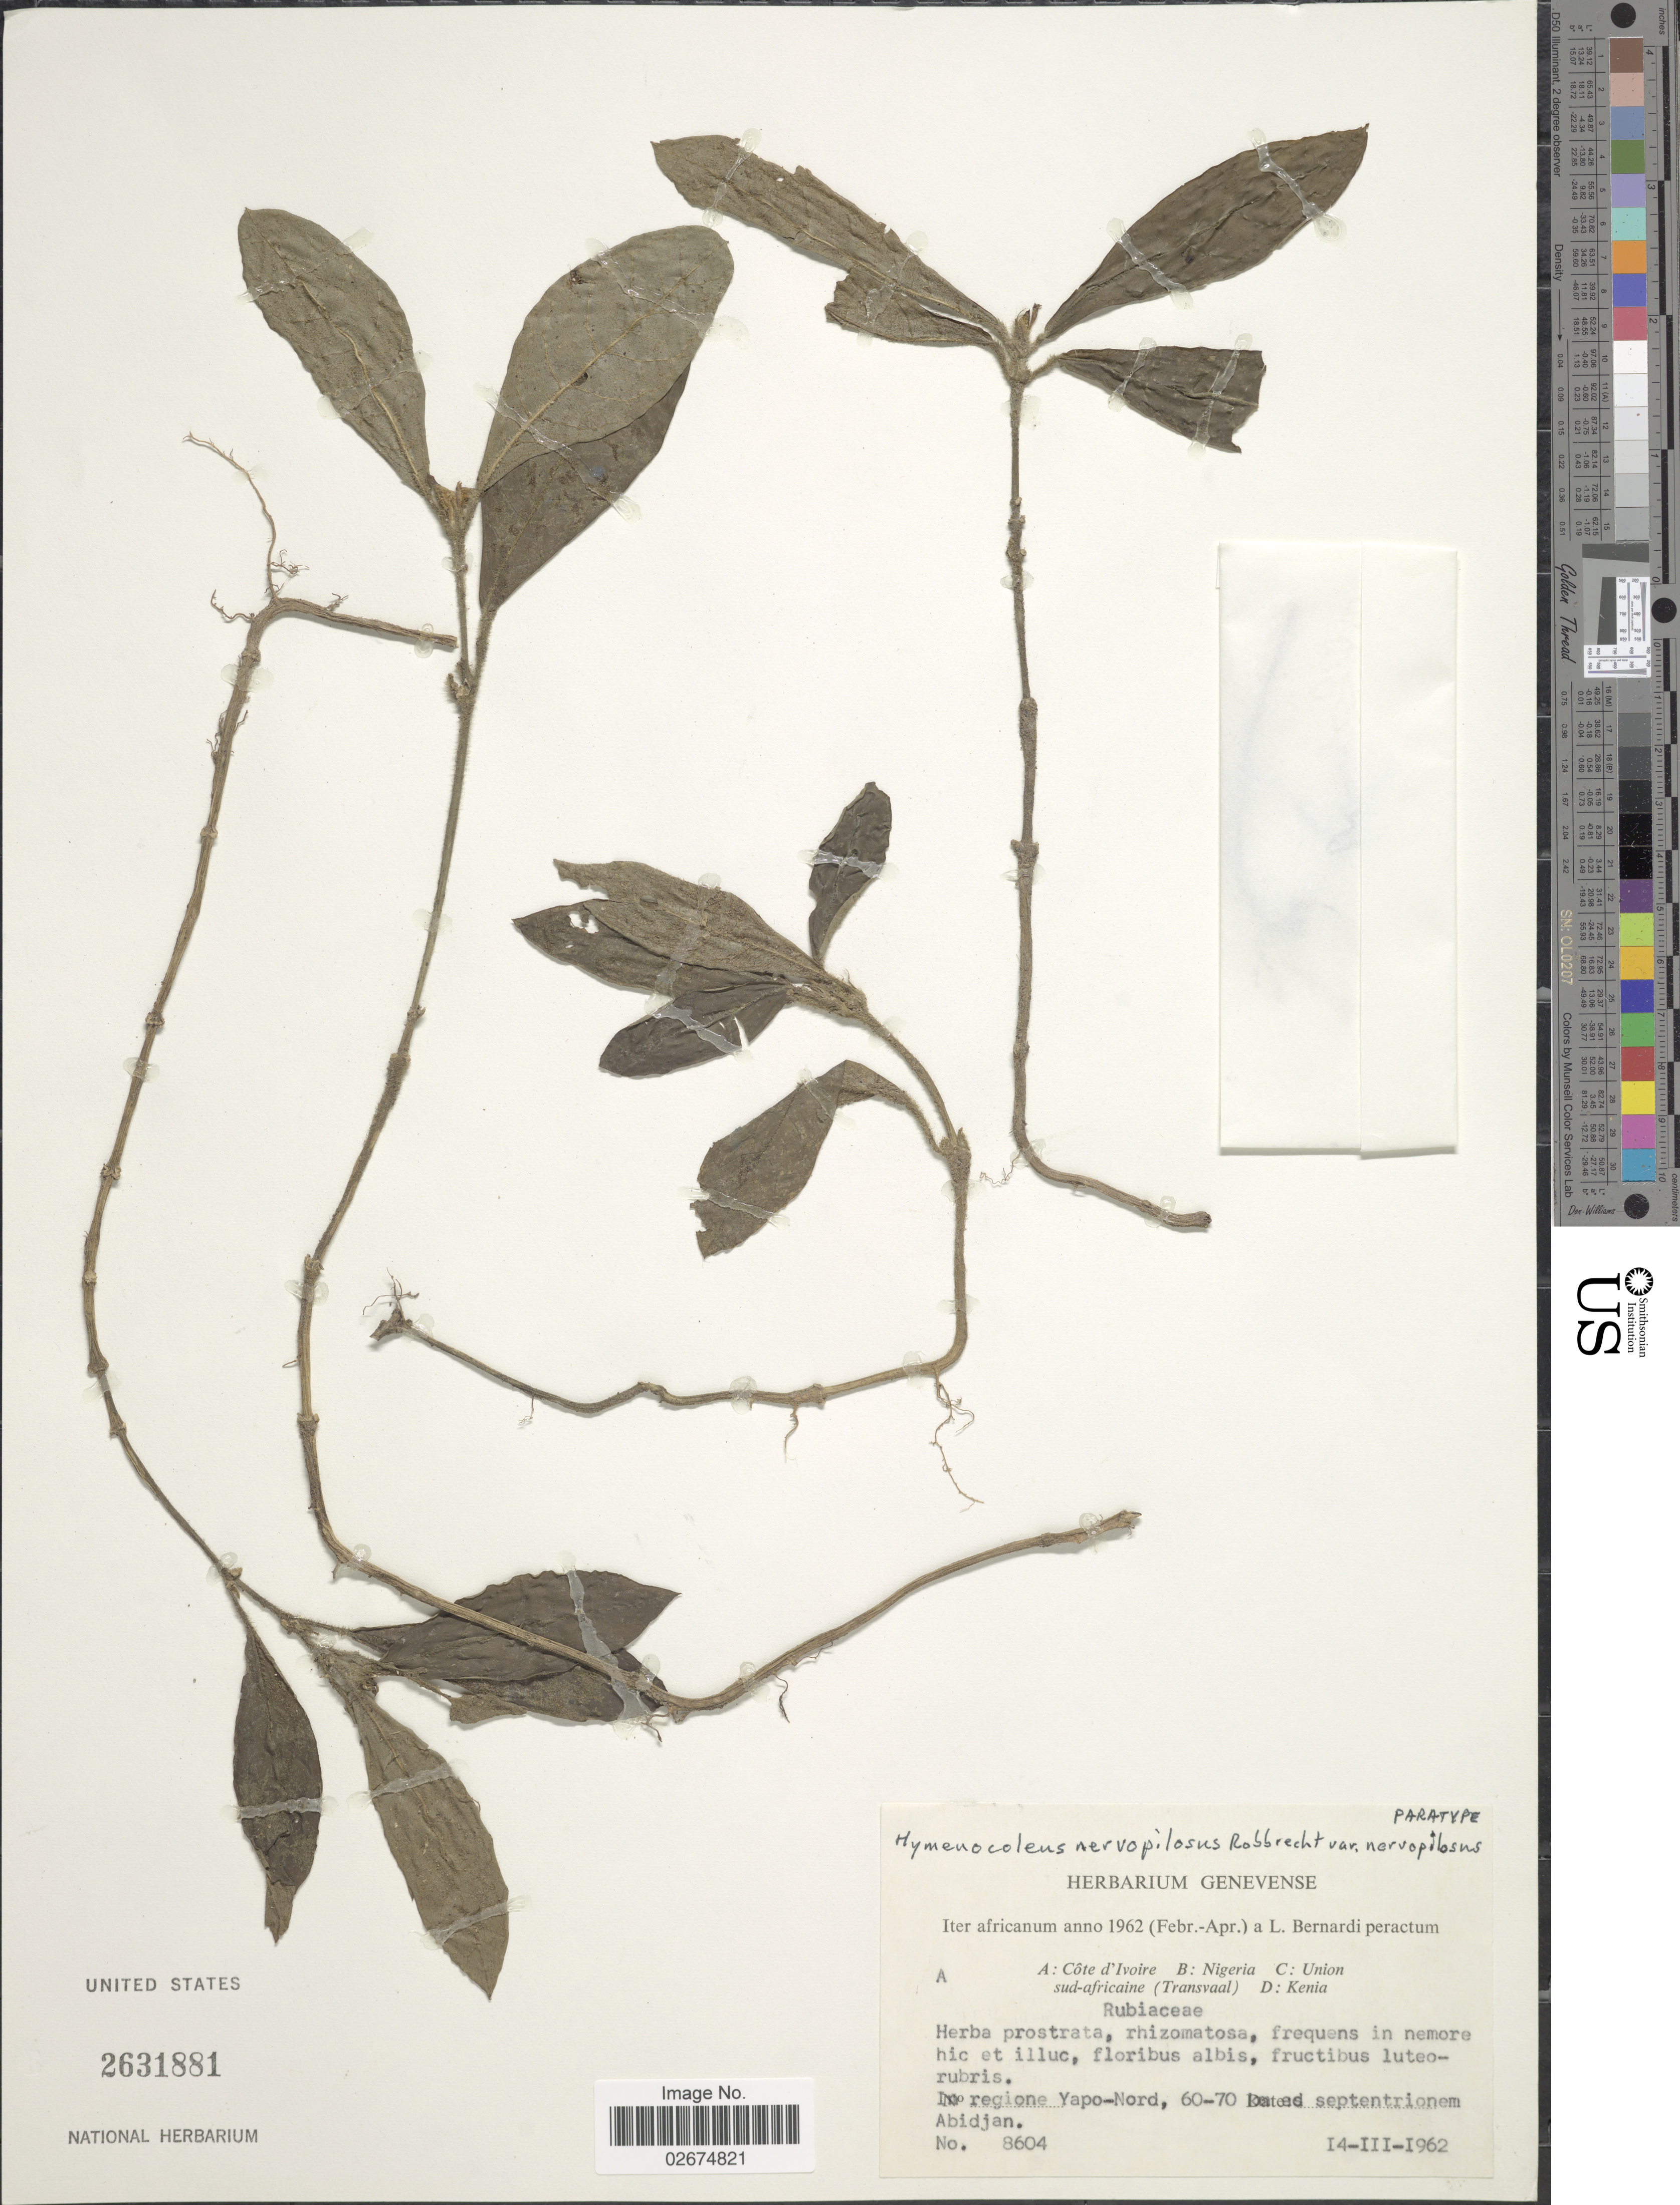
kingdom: Plantae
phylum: Tracheophyta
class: Magnoliopsida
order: Gentianales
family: Rubiaceae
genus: Hymenocoleus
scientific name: Hymenocoleus nervopilosus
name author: Robbr.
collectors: L. Bernardi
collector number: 8604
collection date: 1962-03-14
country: Ivory Coast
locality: Regione Yapo-Nord, 60-70 septentrionem Abidjan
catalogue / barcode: US 2631881